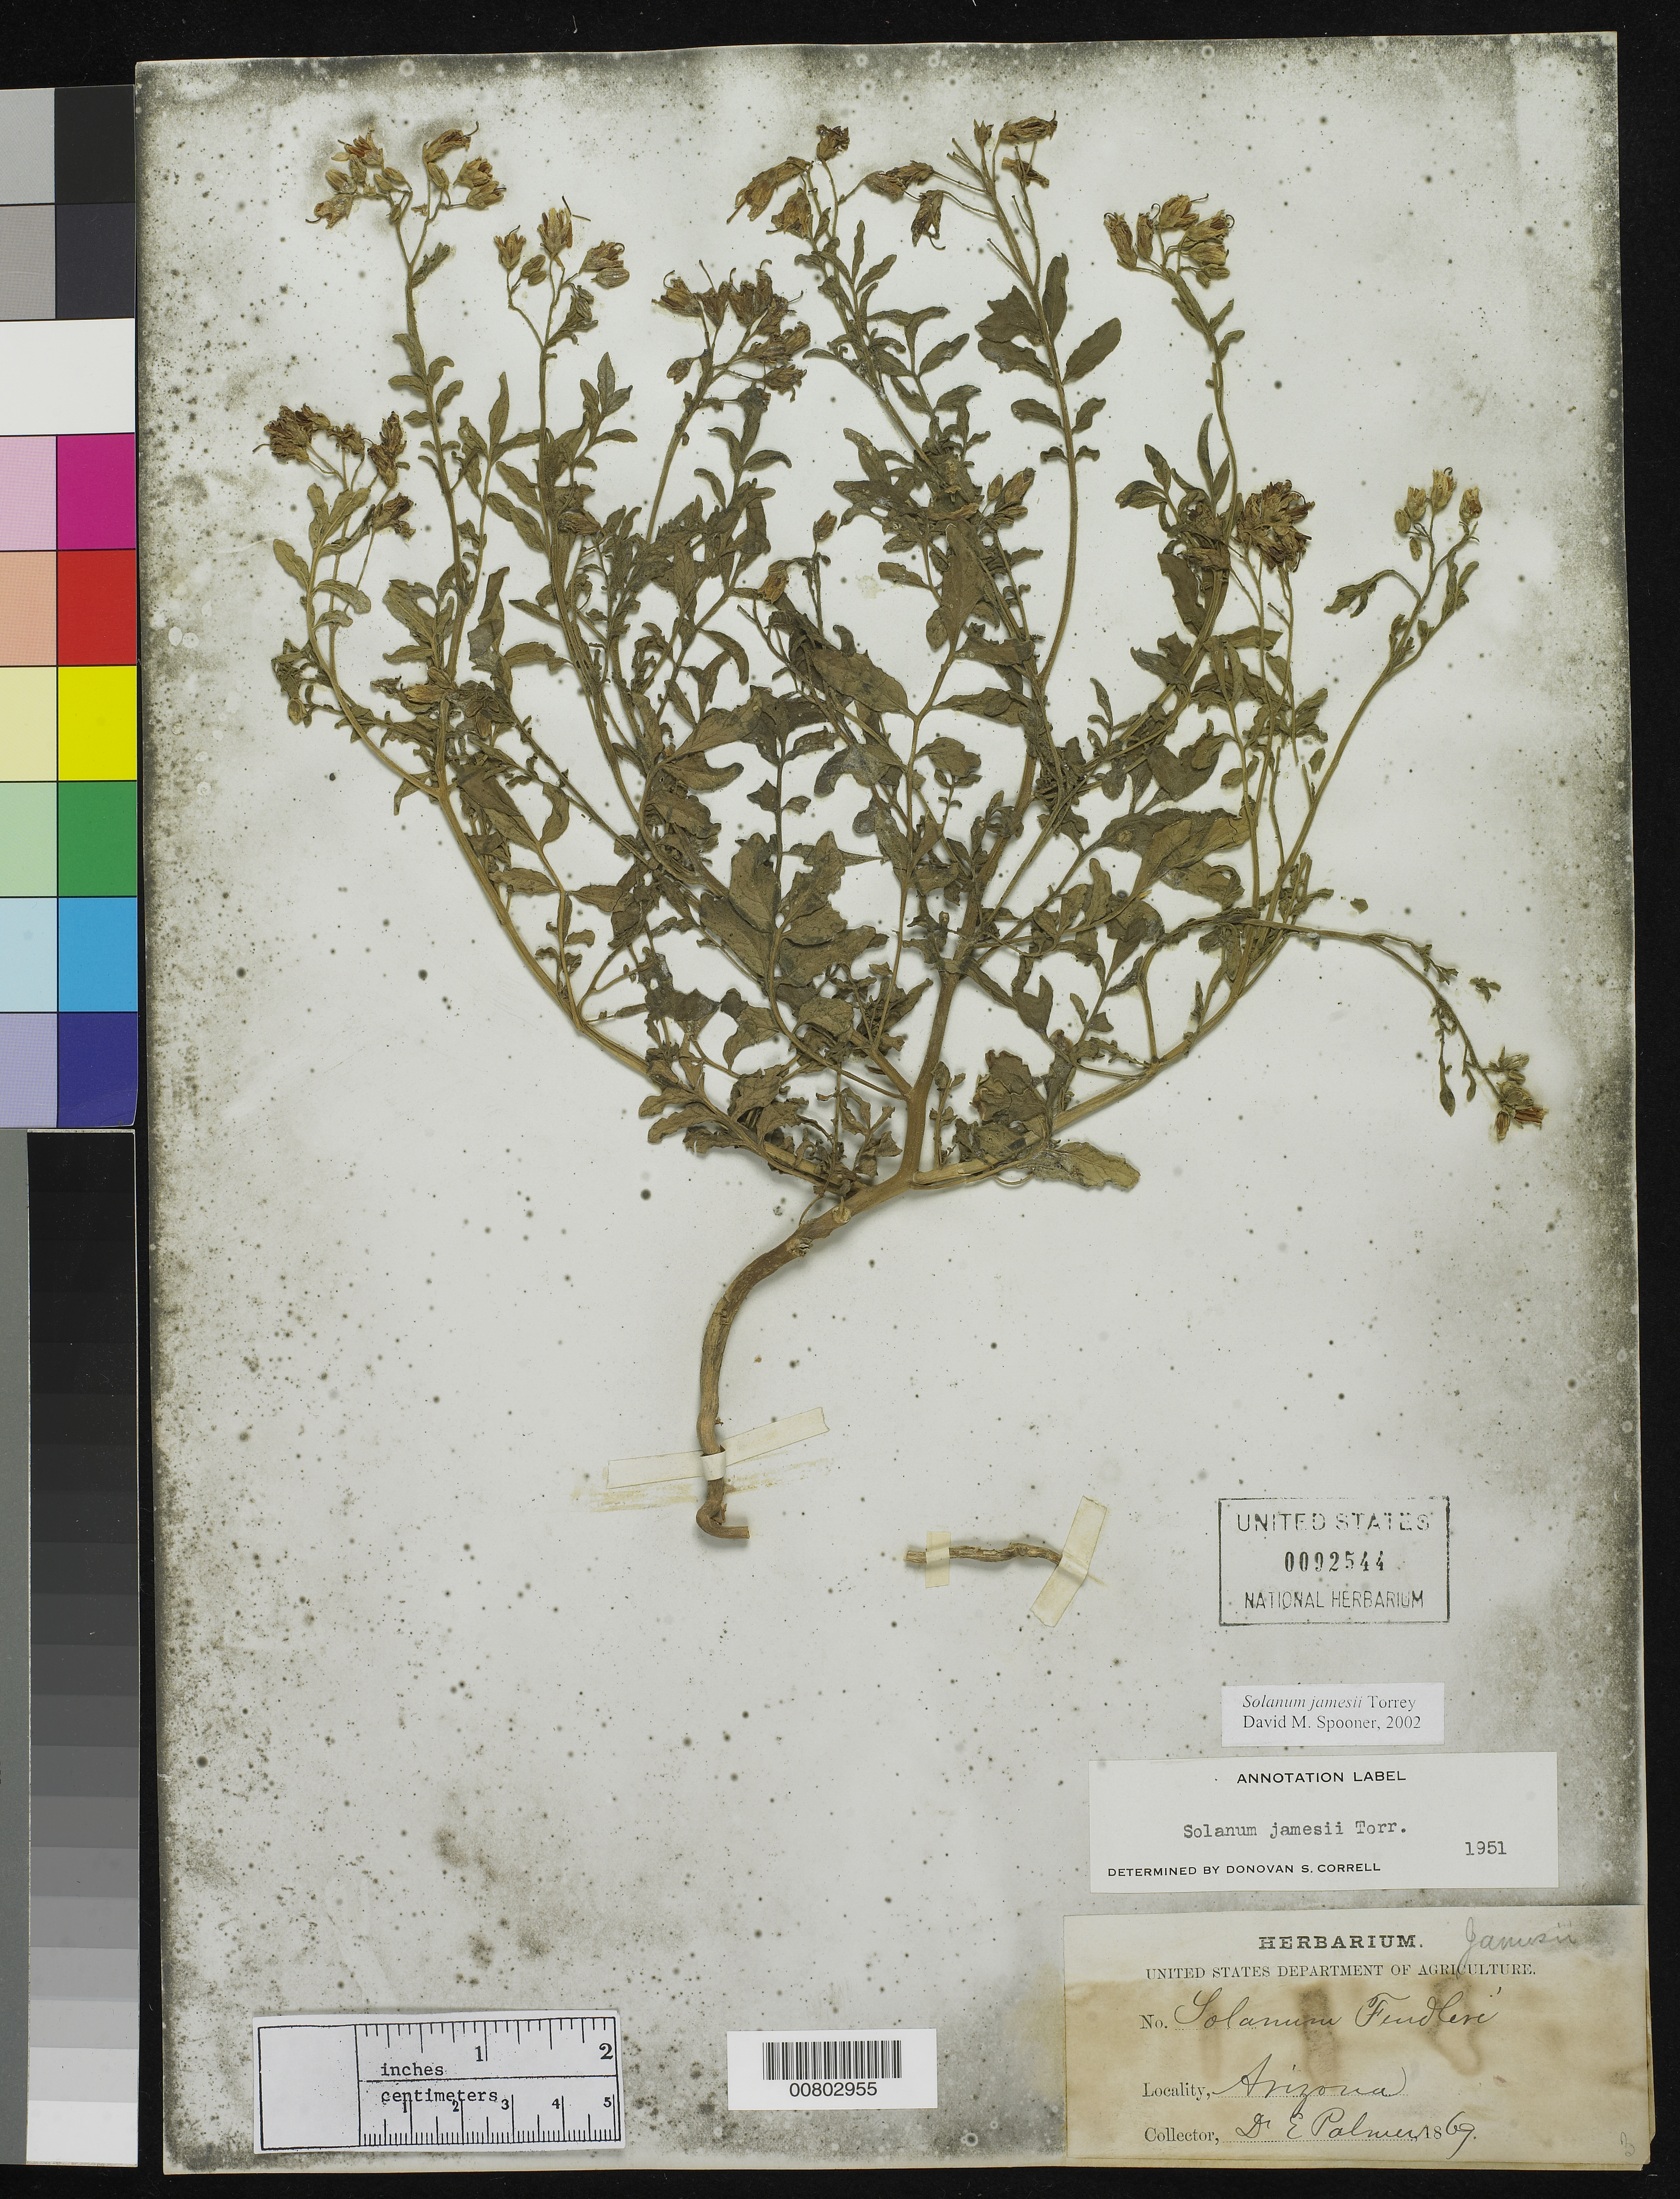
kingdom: Plantae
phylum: Tracheophyta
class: Magnoliopsida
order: Solanales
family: Solanaceae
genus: Solanum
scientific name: Solanum jamesii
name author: Torr.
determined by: Spooner, D. M., (PTIS)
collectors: E. Palmer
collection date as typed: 1869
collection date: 1869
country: United States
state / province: Arizona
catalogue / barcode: US 92544